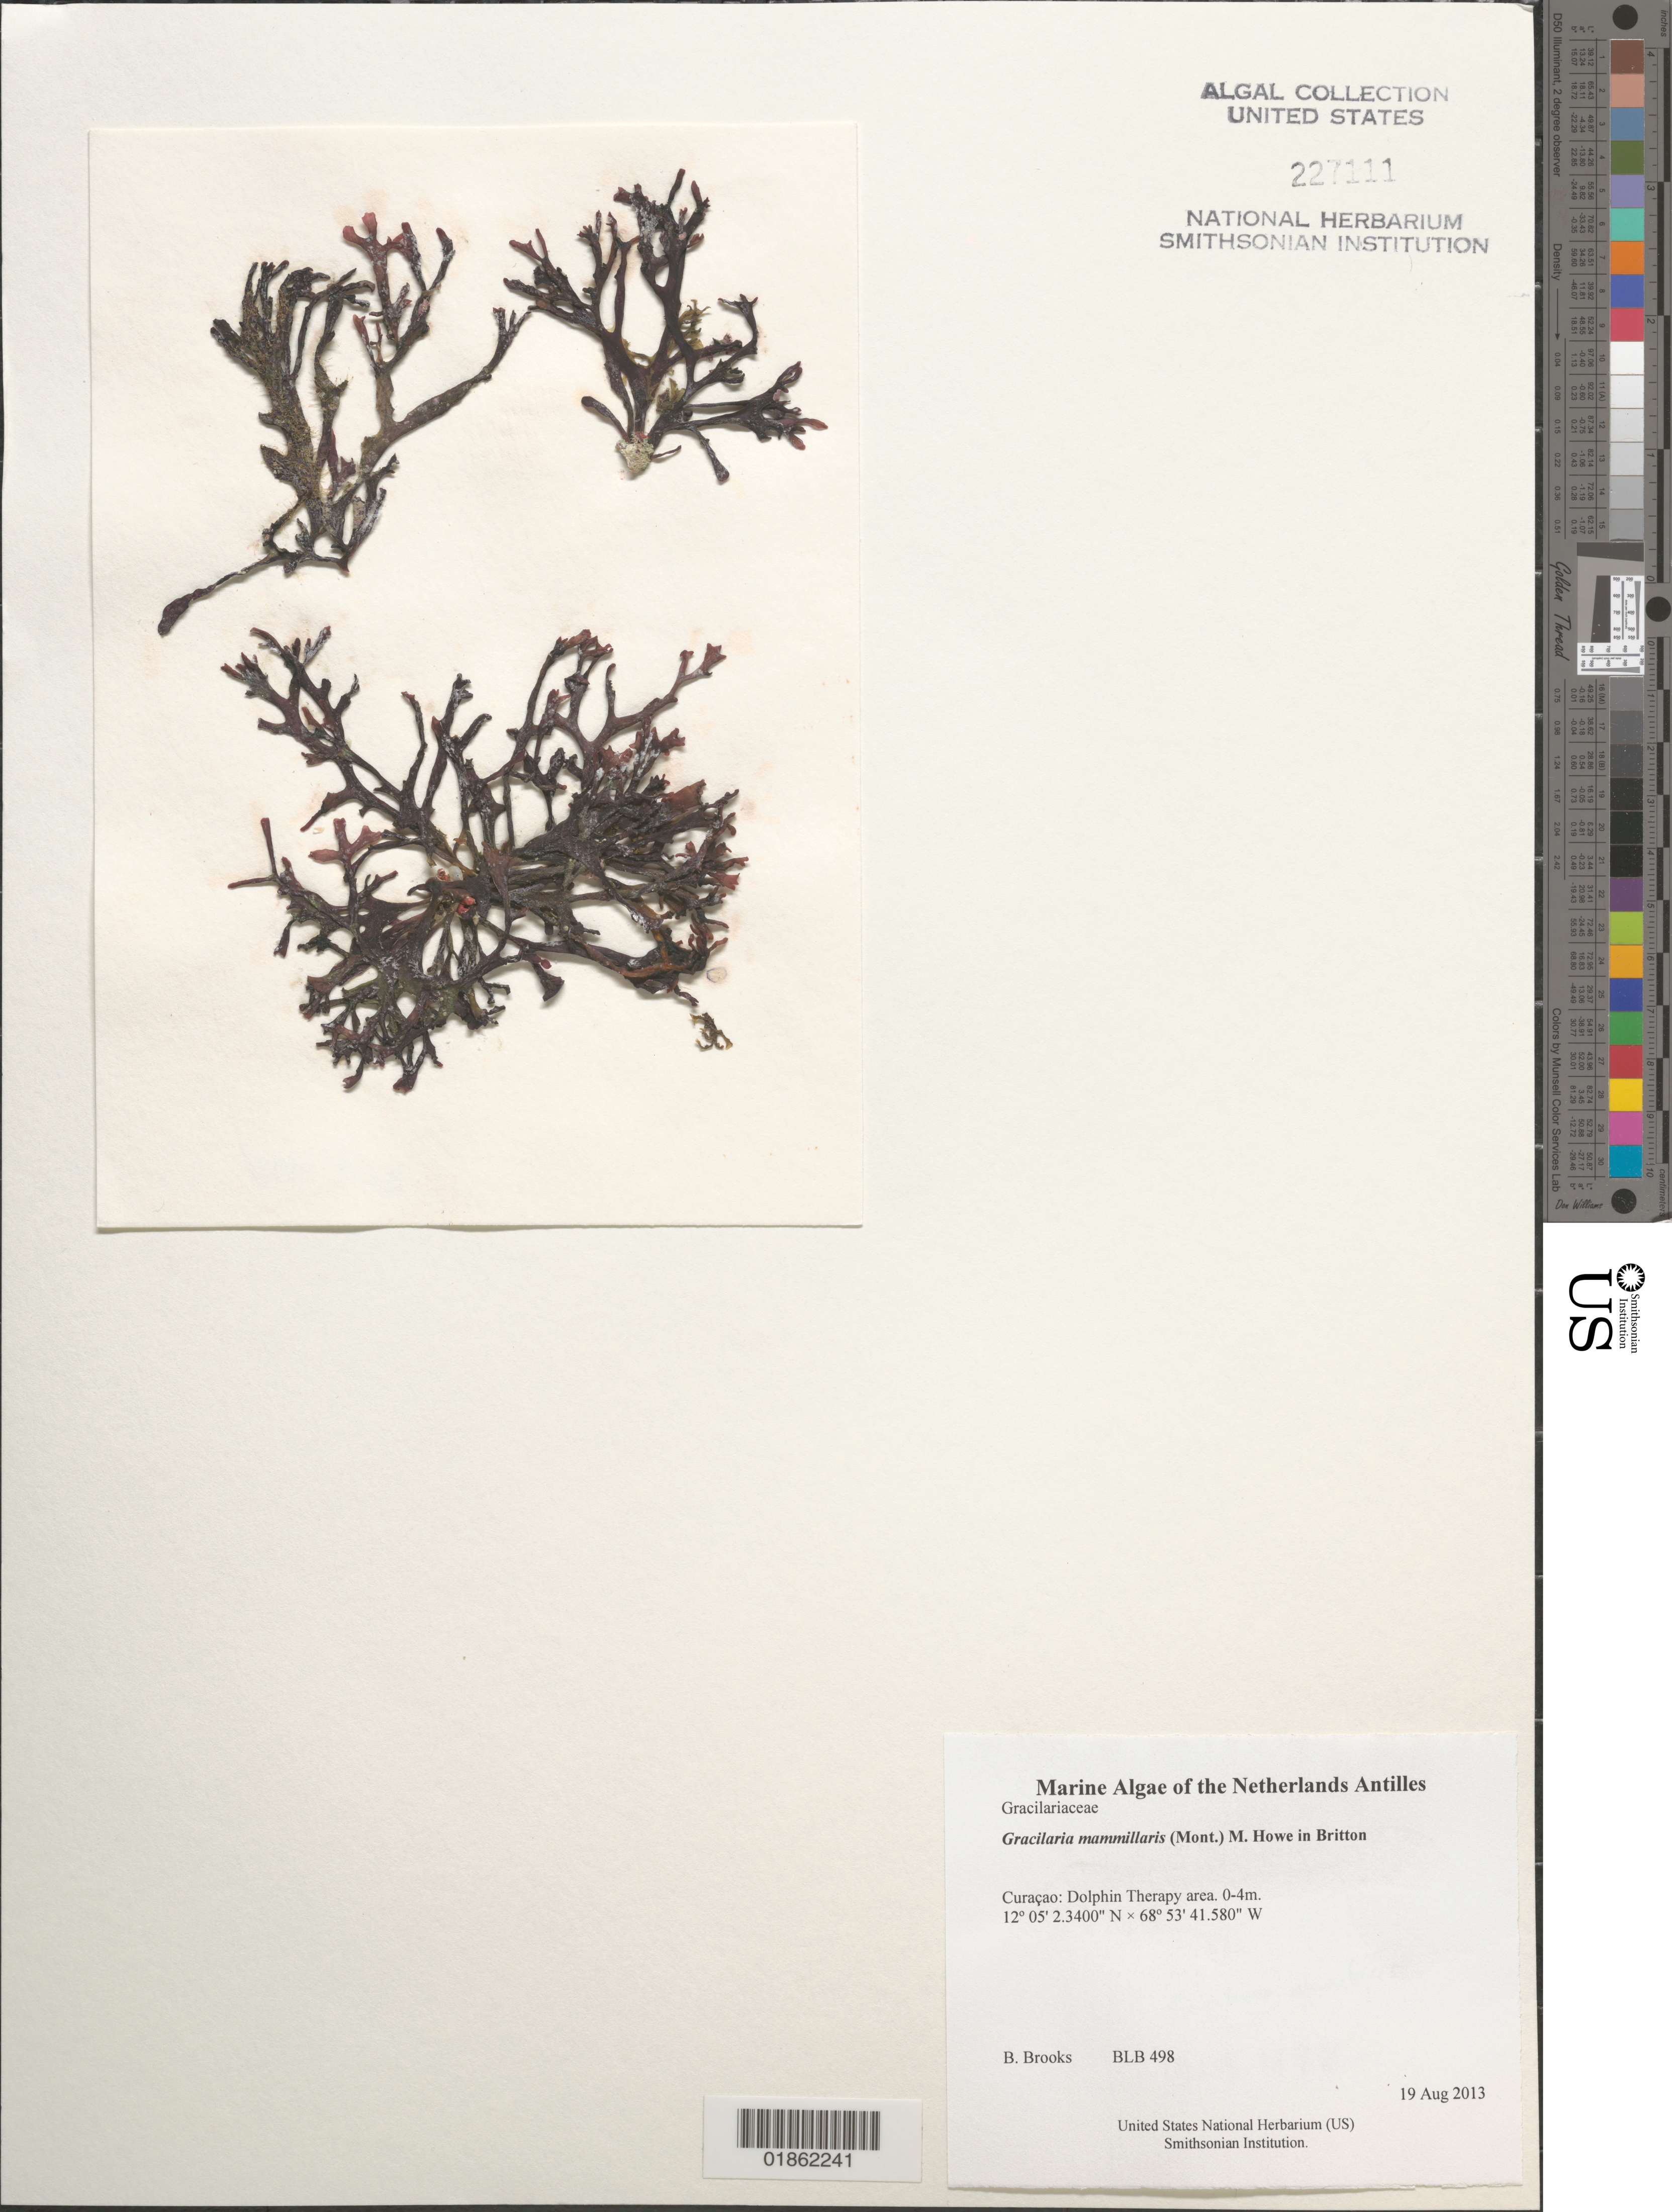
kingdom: Plantae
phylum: Rhodophyta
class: Florideophyceae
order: Gracilariales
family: Gracilariaceae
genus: Gracilaria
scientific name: Gracilaria mammillaris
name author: (Mont.) M. Howe in Britton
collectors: B. Brooks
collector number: BLB 498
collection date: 2013-08-19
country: Curaçao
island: Curaçao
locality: Dolphin Therapy area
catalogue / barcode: US 227111